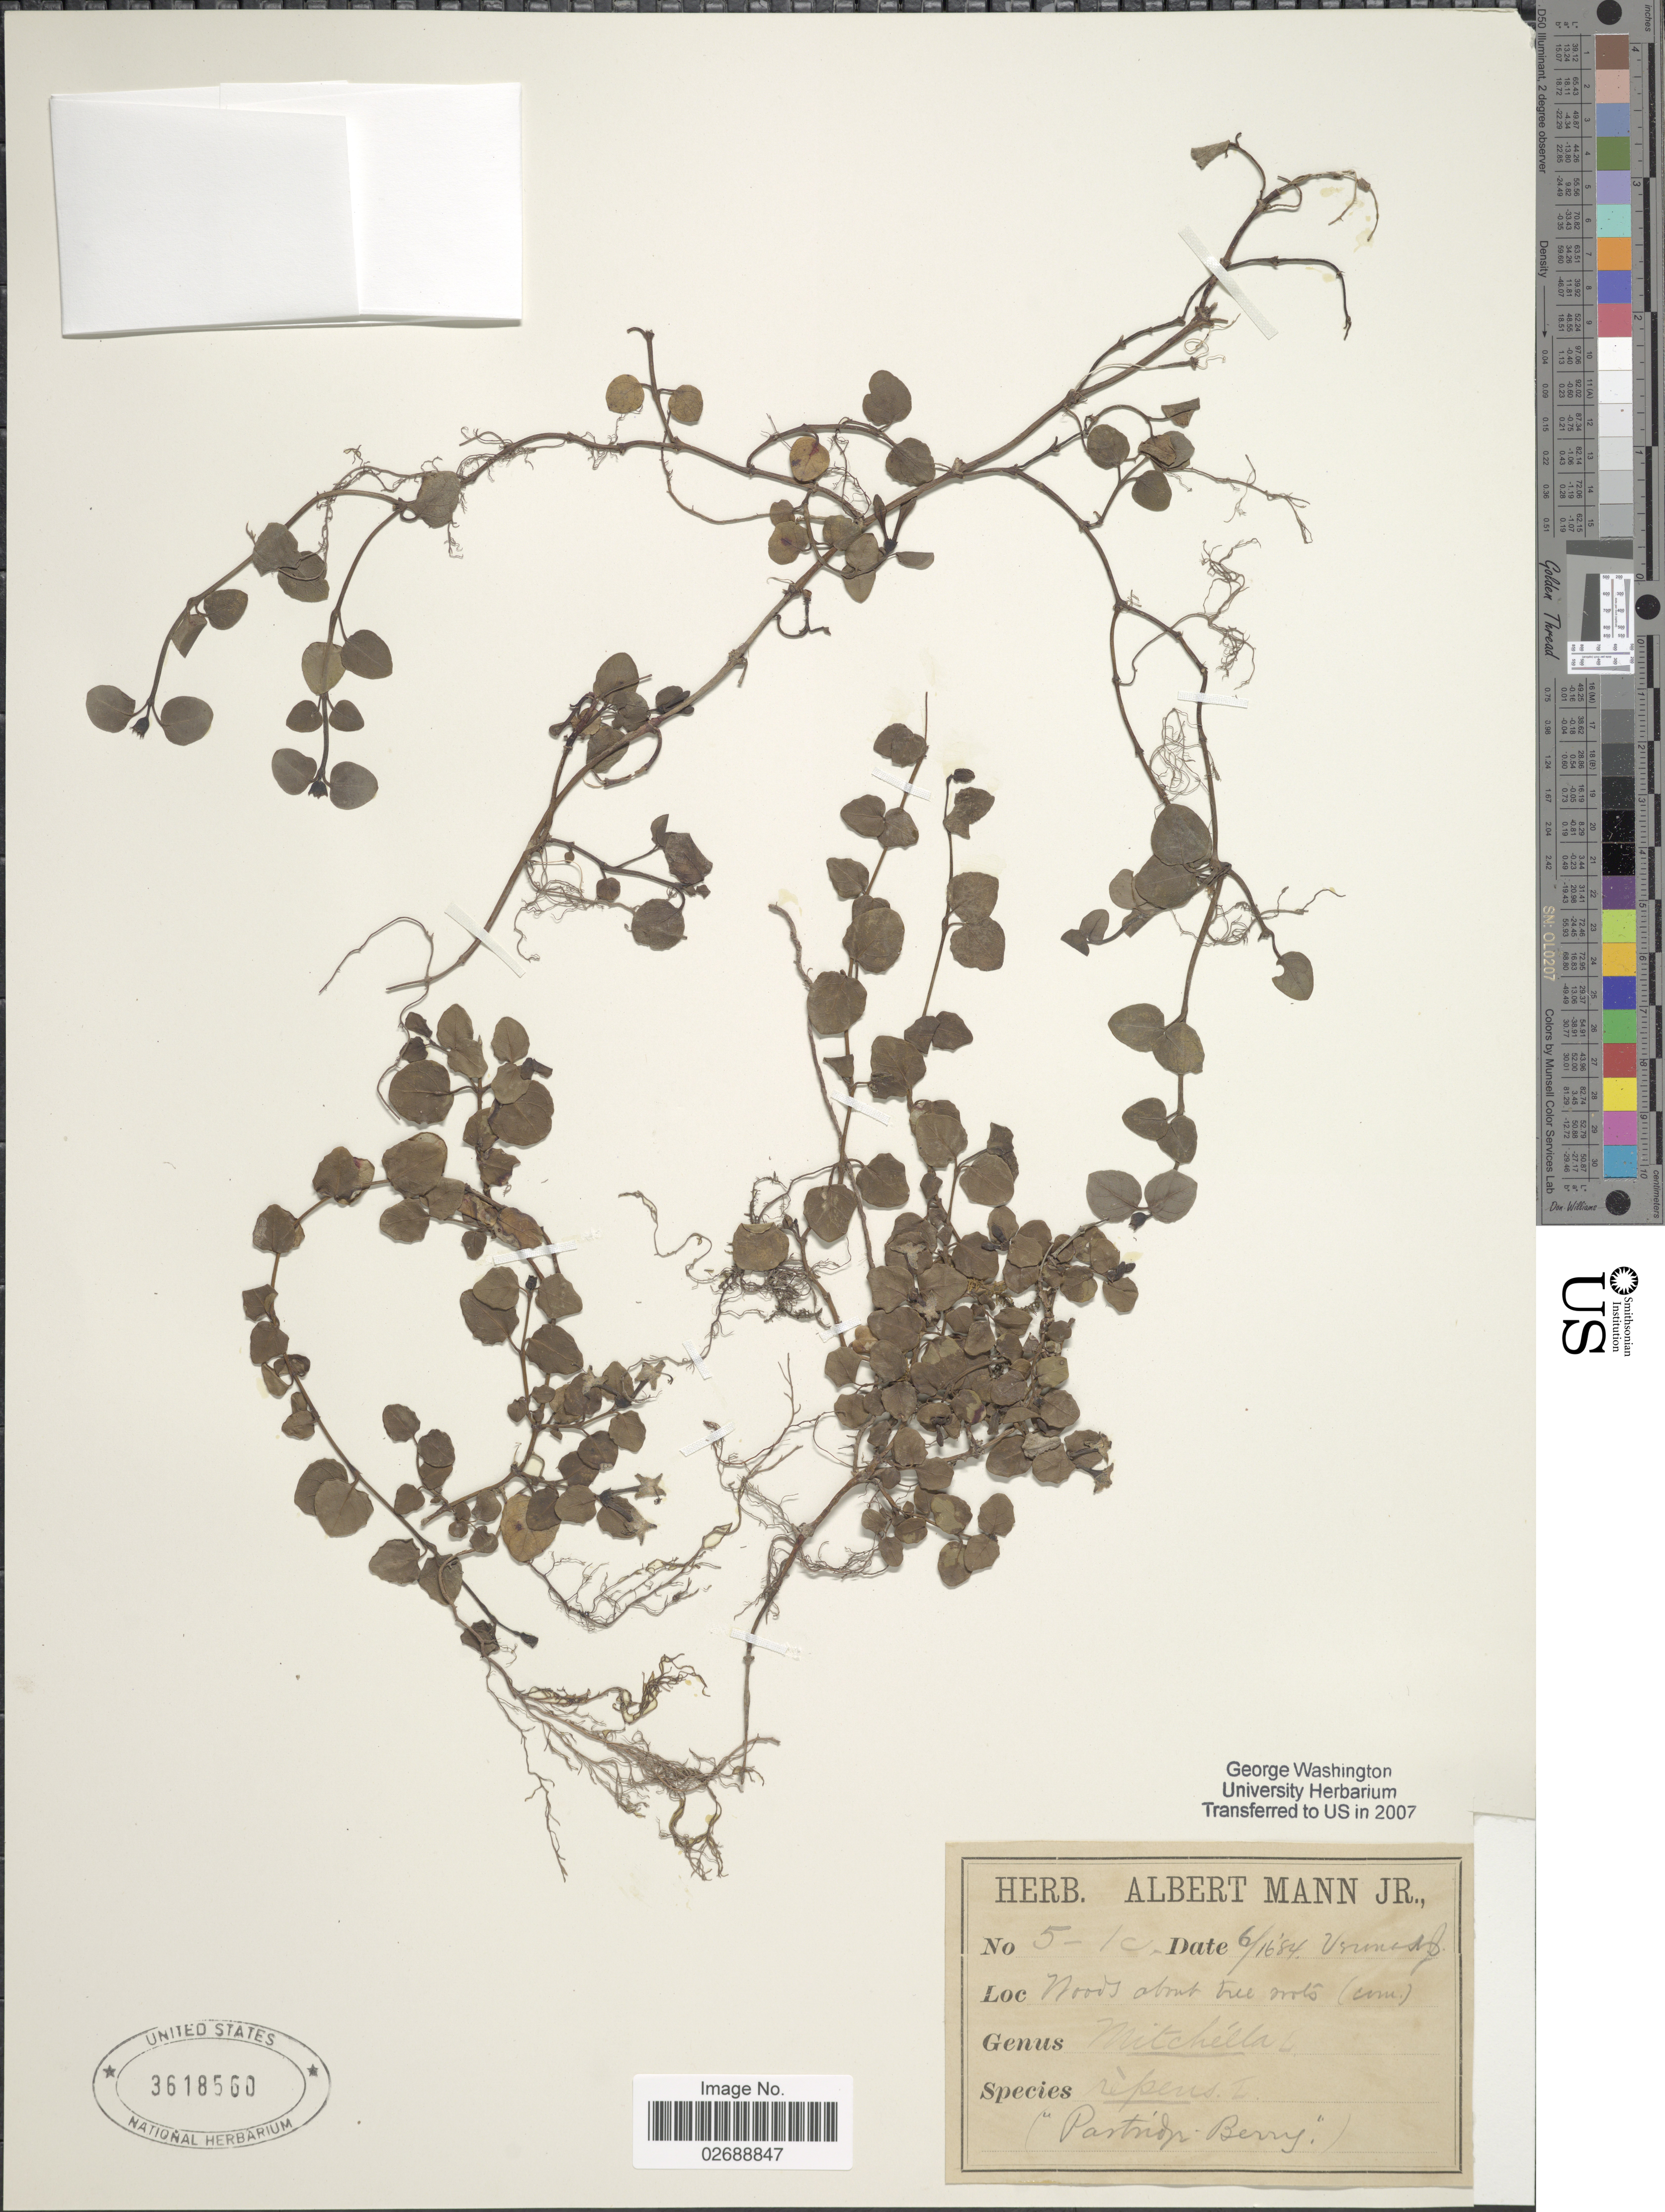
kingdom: Plantae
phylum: Tracheophyta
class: Magnoliopsida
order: Gentianales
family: Rubiaceae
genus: Mitchella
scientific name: Mitchella repens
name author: L.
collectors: Ex herb. Albert Mann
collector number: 5-1c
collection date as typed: Transcribed d/m/y: 16/6/84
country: United States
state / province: Vermont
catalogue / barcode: US 3618560